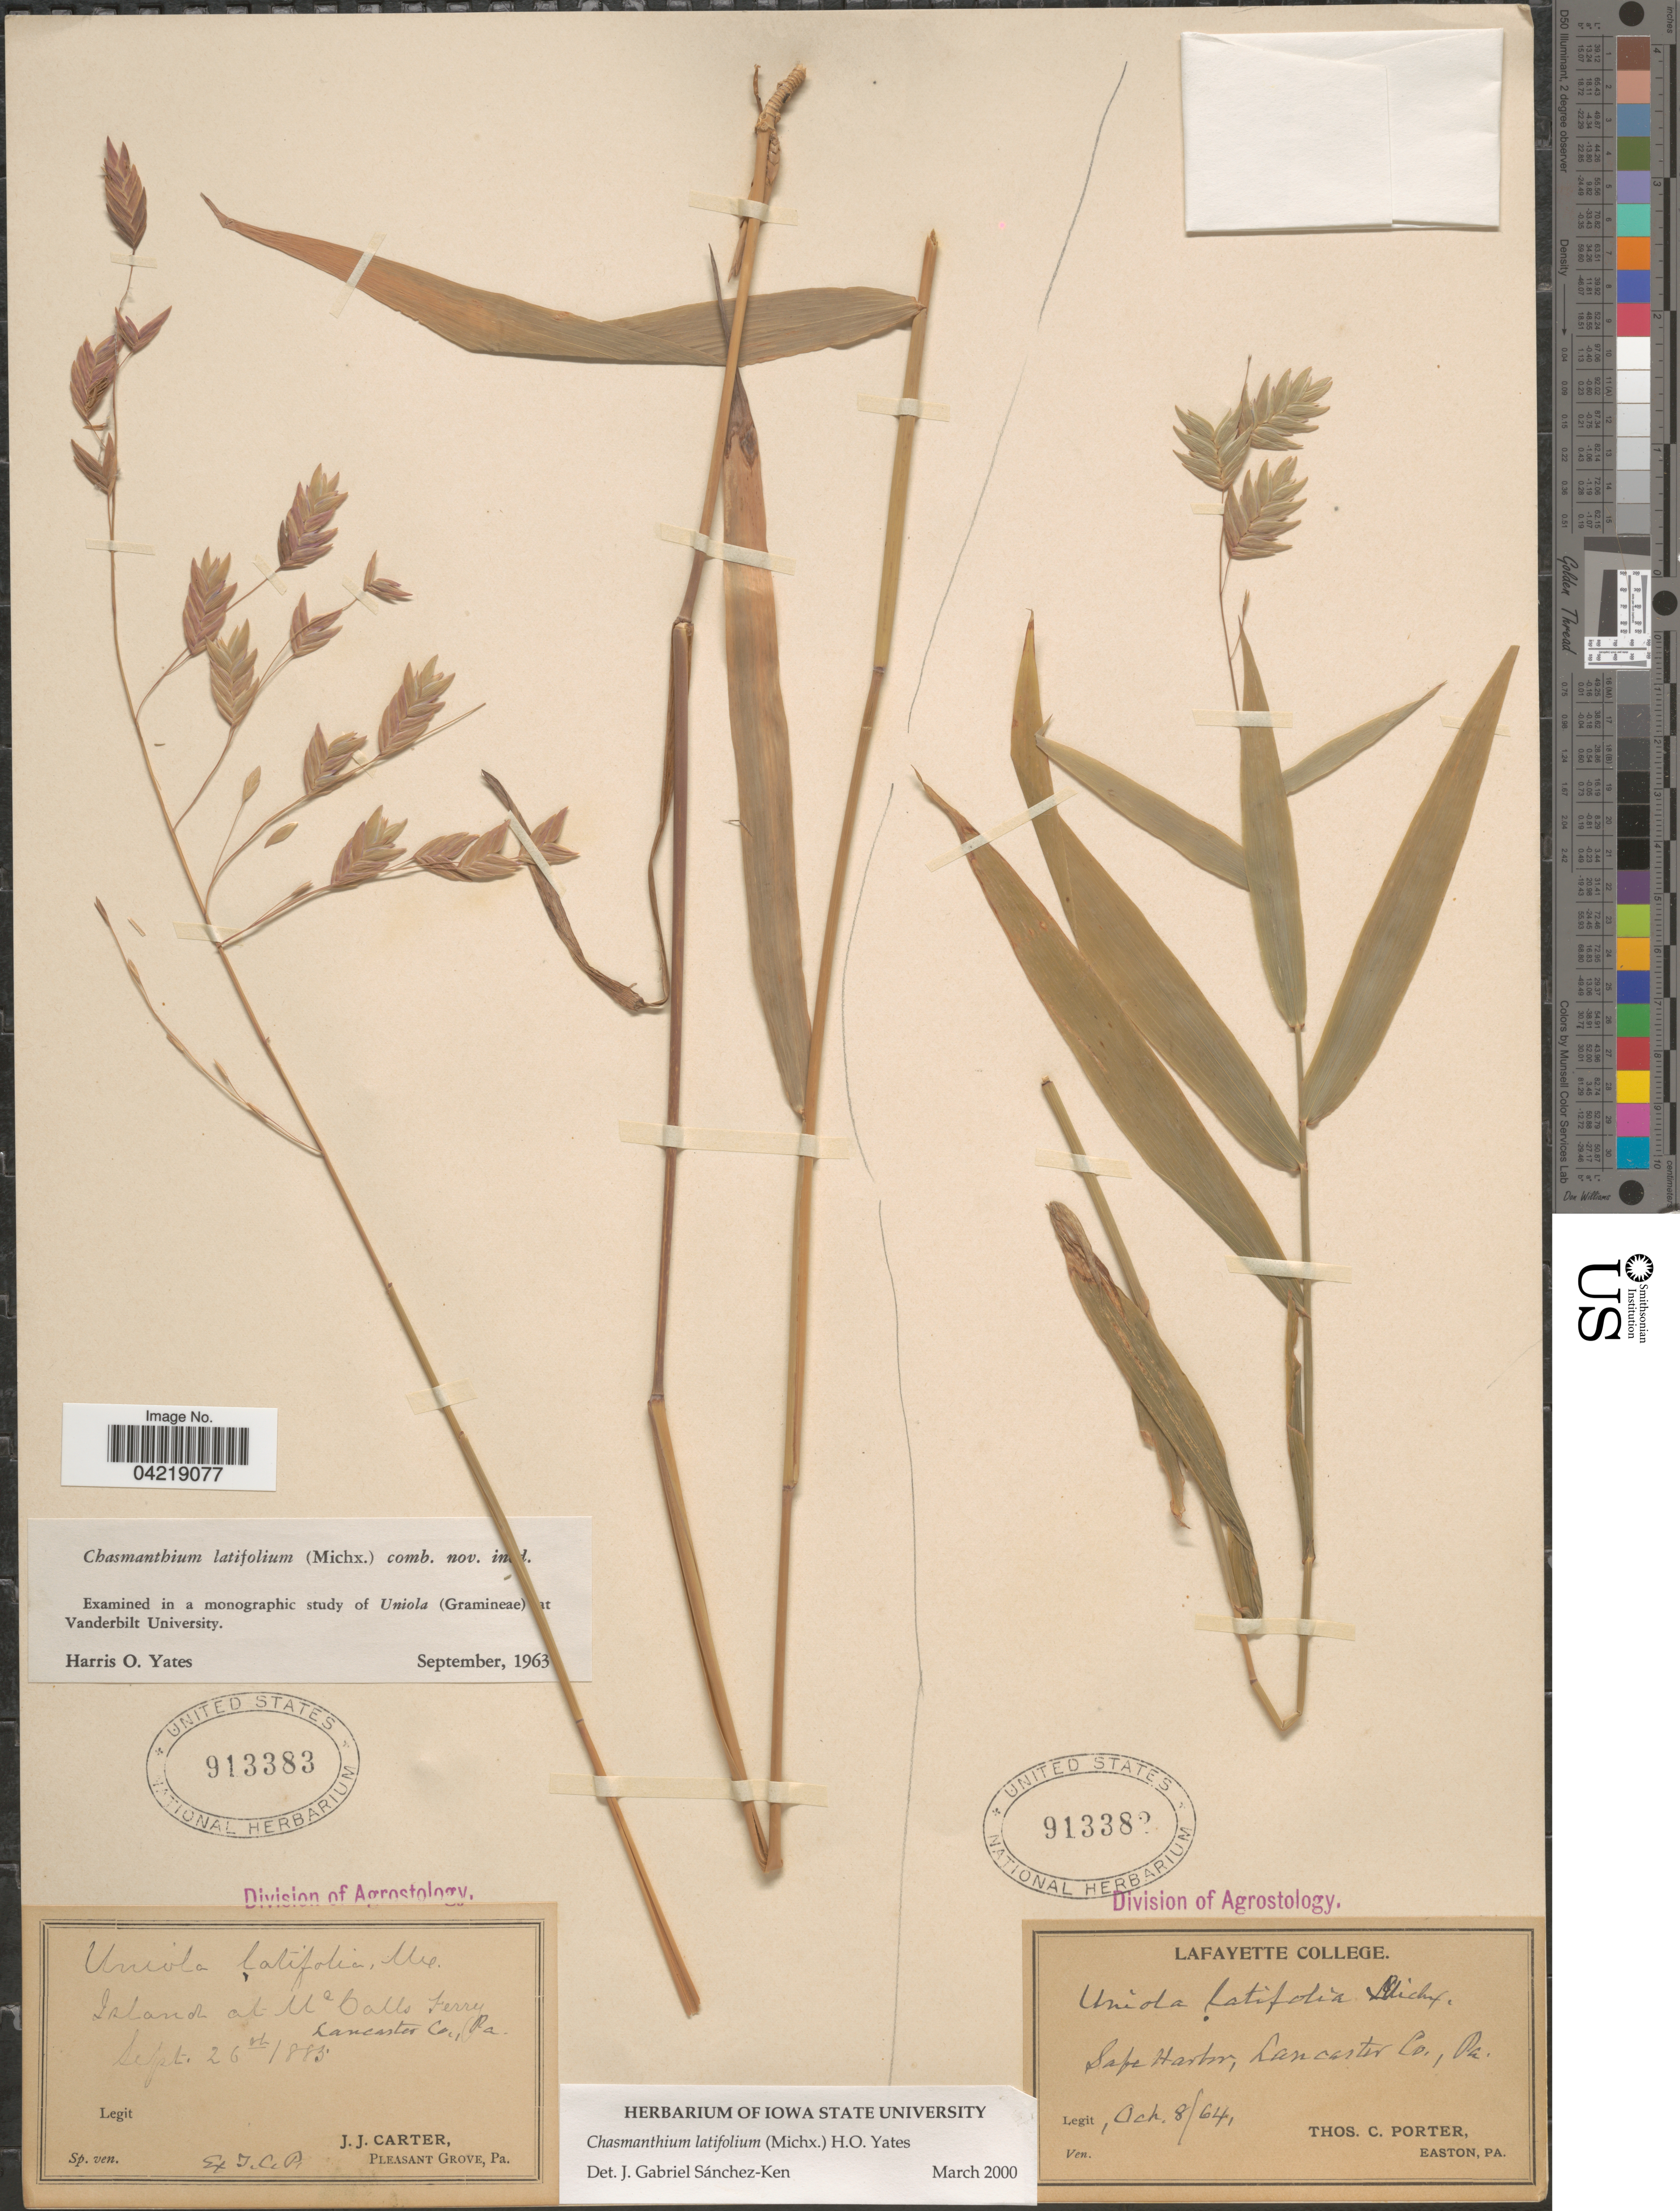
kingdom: Plantae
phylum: Tracheophyta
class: Liliopsida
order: Poales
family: Poaceae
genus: Chasmanthium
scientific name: Chasmanthium latifolium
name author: (Michx.) H.O. Yates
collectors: T. Porter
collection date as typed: Transcribed d/m/y: 8/10/64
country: United States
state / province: Pennsylvania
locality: Safe Harbor, Lancaster Co.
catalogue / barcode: US 913382-2